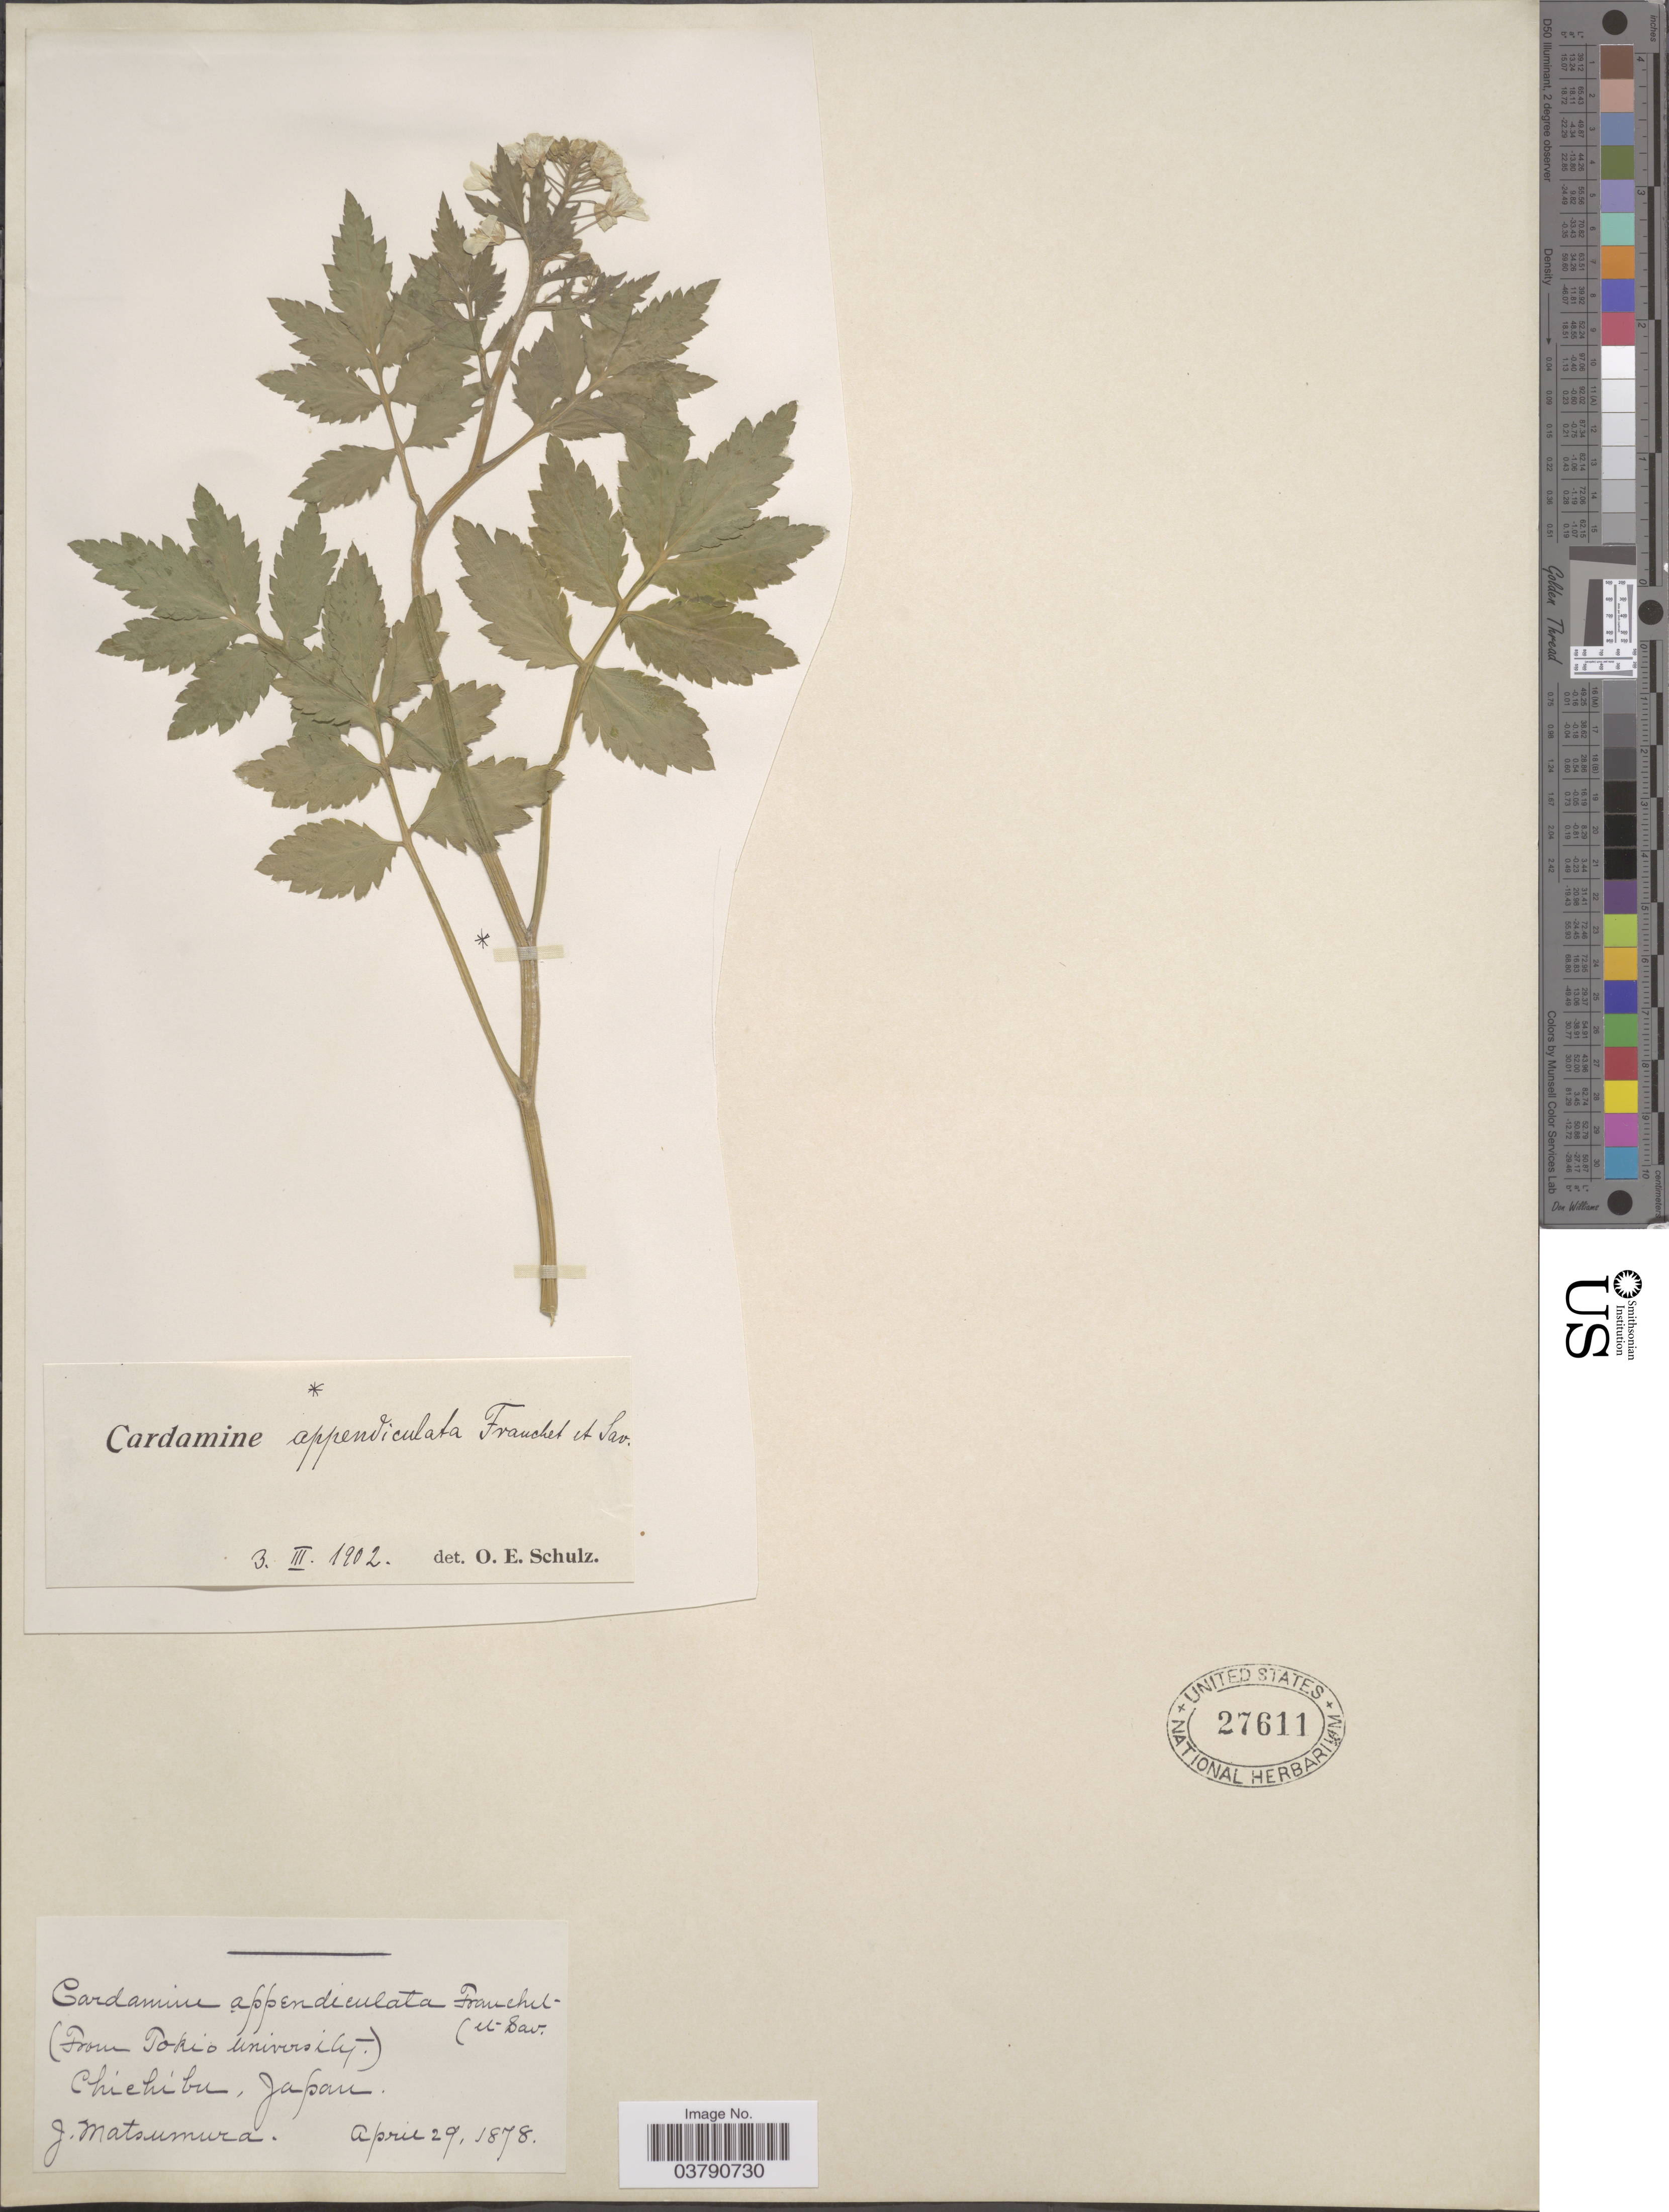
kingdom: Plantae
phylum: Tracheophyta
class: Magnoliopsida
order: Brassicales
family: Brassicaceae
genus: Cardamine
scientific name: Cardamine appendiculata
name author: Franch. & Sav.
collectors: J. Matsumura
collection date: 1878-04-29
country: Japan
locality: Chichibu.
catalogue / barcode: US 27611